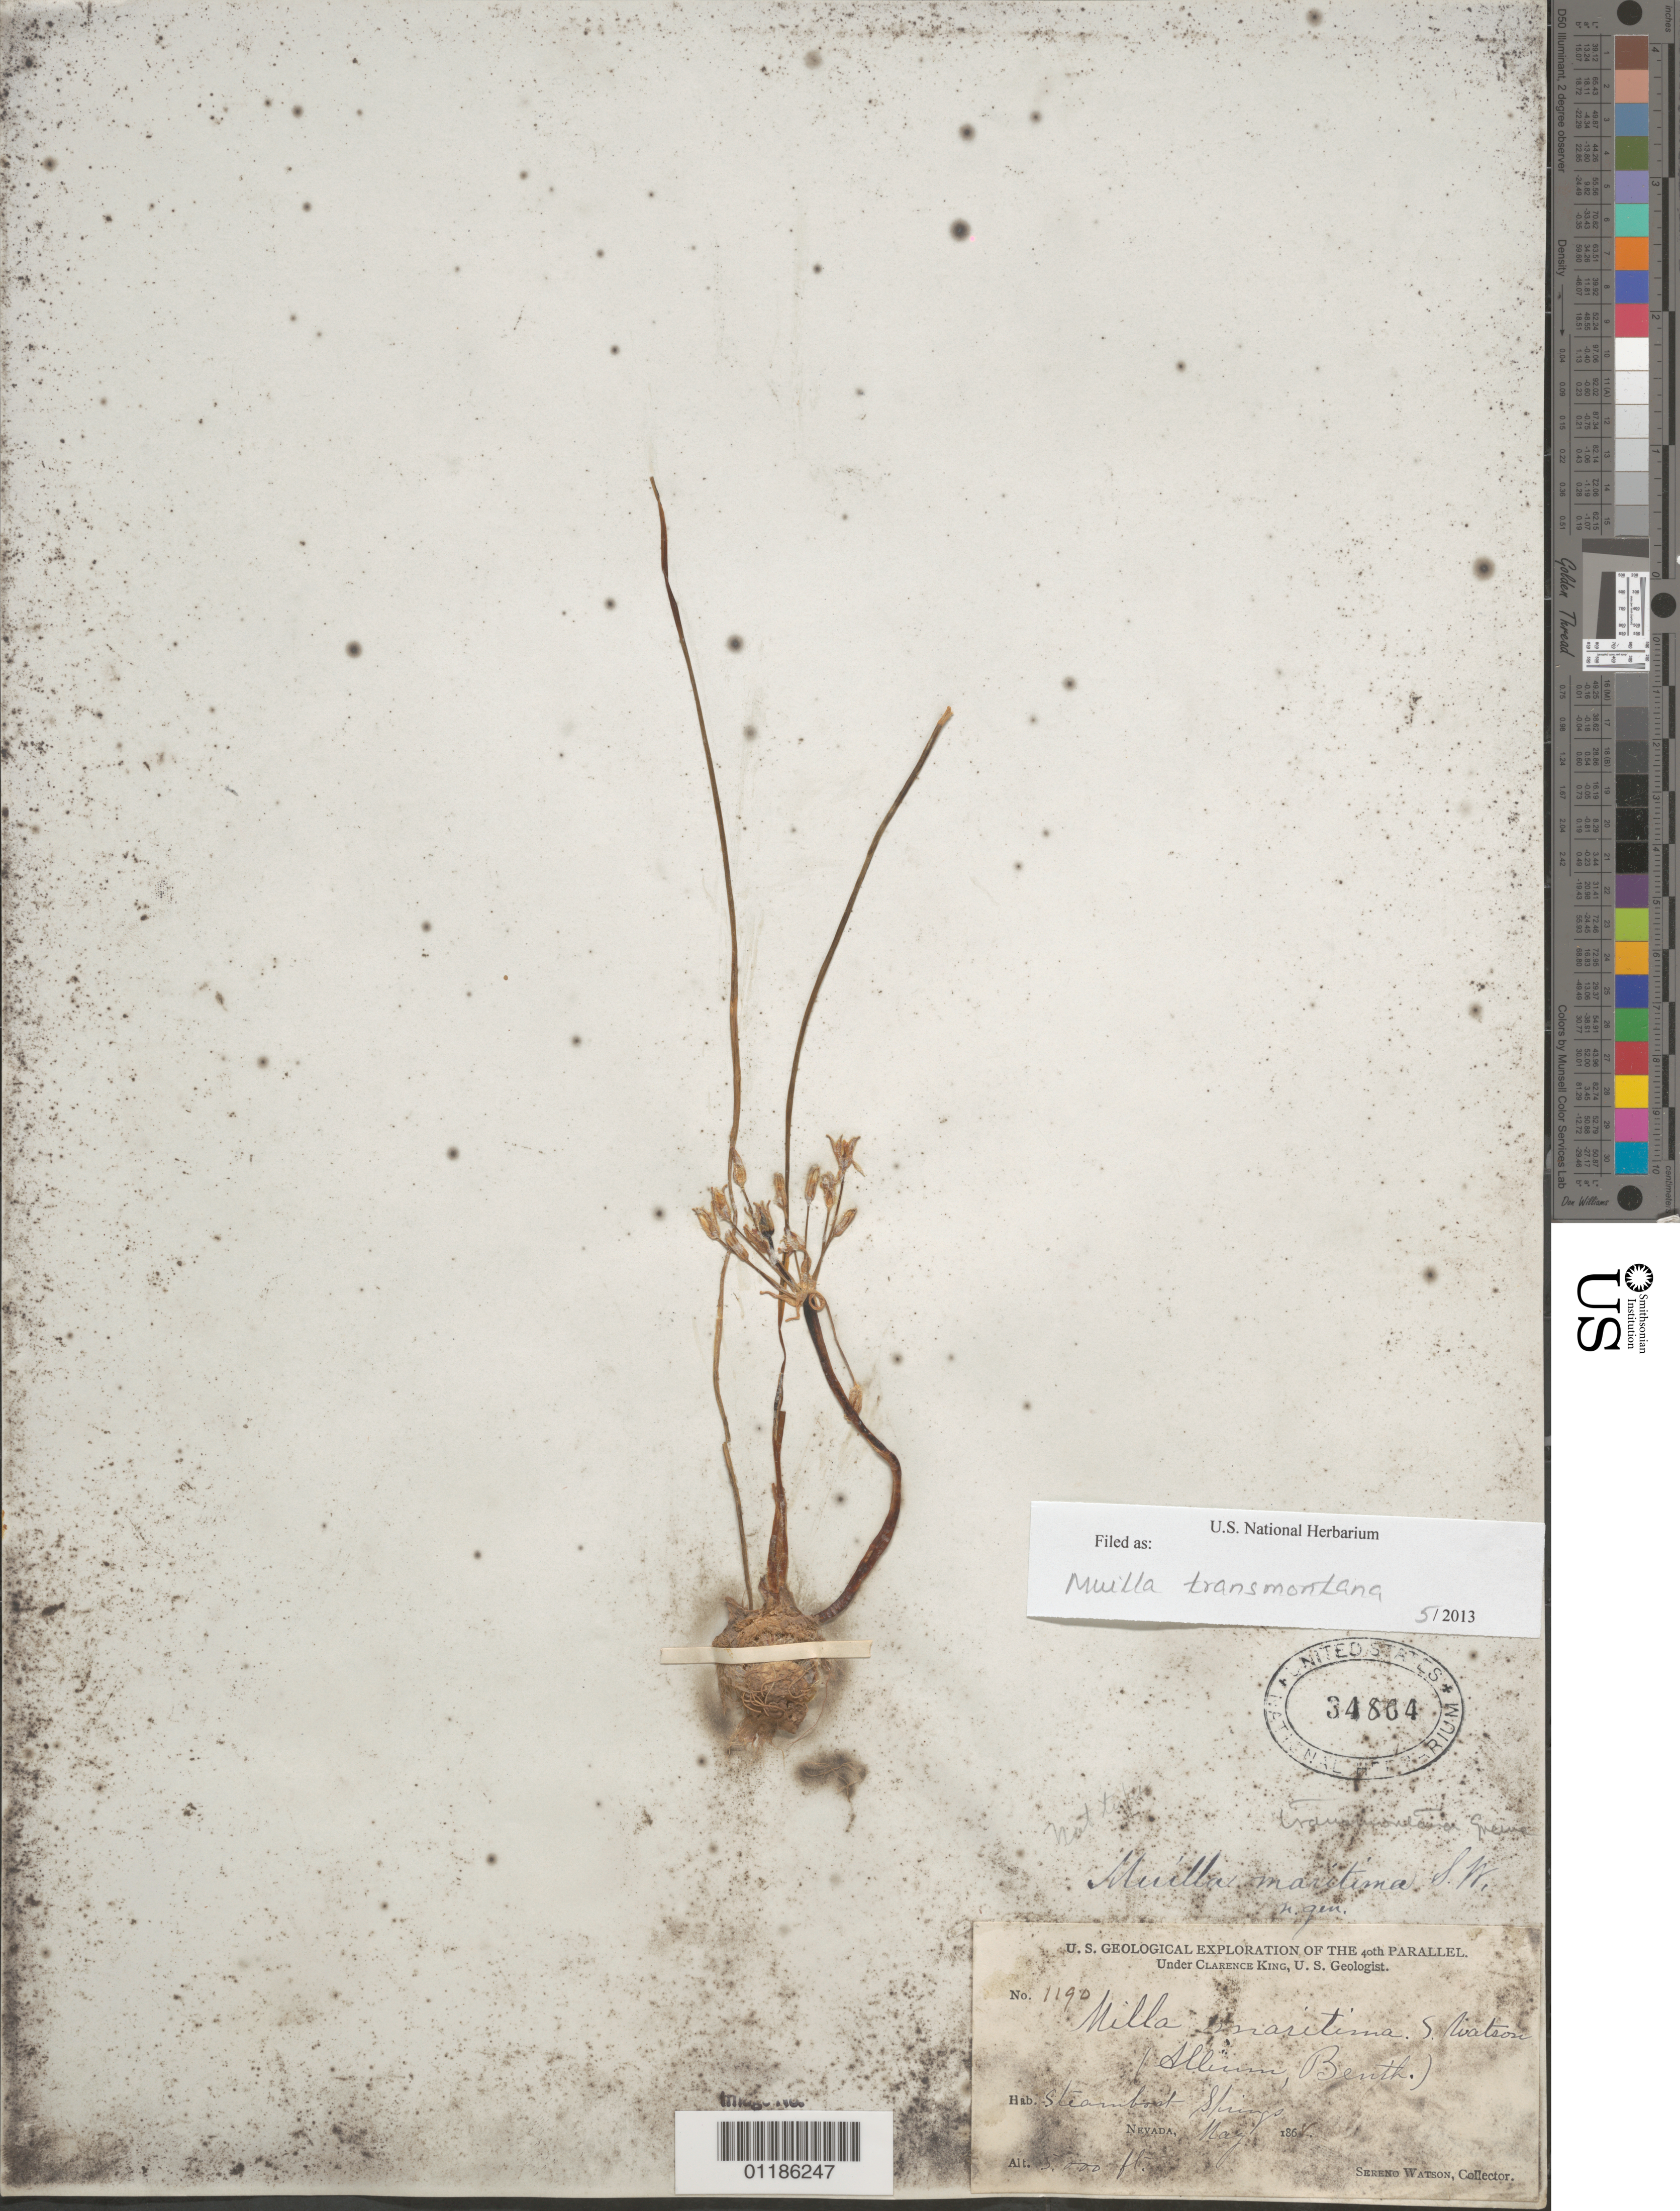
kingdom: Plantae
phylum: Tracheophyta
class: Liliopsida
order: Asparagales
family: Asparagaceae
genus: Muilla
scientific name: Muilla transmontana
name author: Greene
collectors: S. Watson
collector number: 1190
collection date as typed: May 1868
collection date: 1868-05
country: United States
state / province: Nevada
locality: Steamboat Springs.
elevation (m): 1524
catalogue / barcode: US 34804